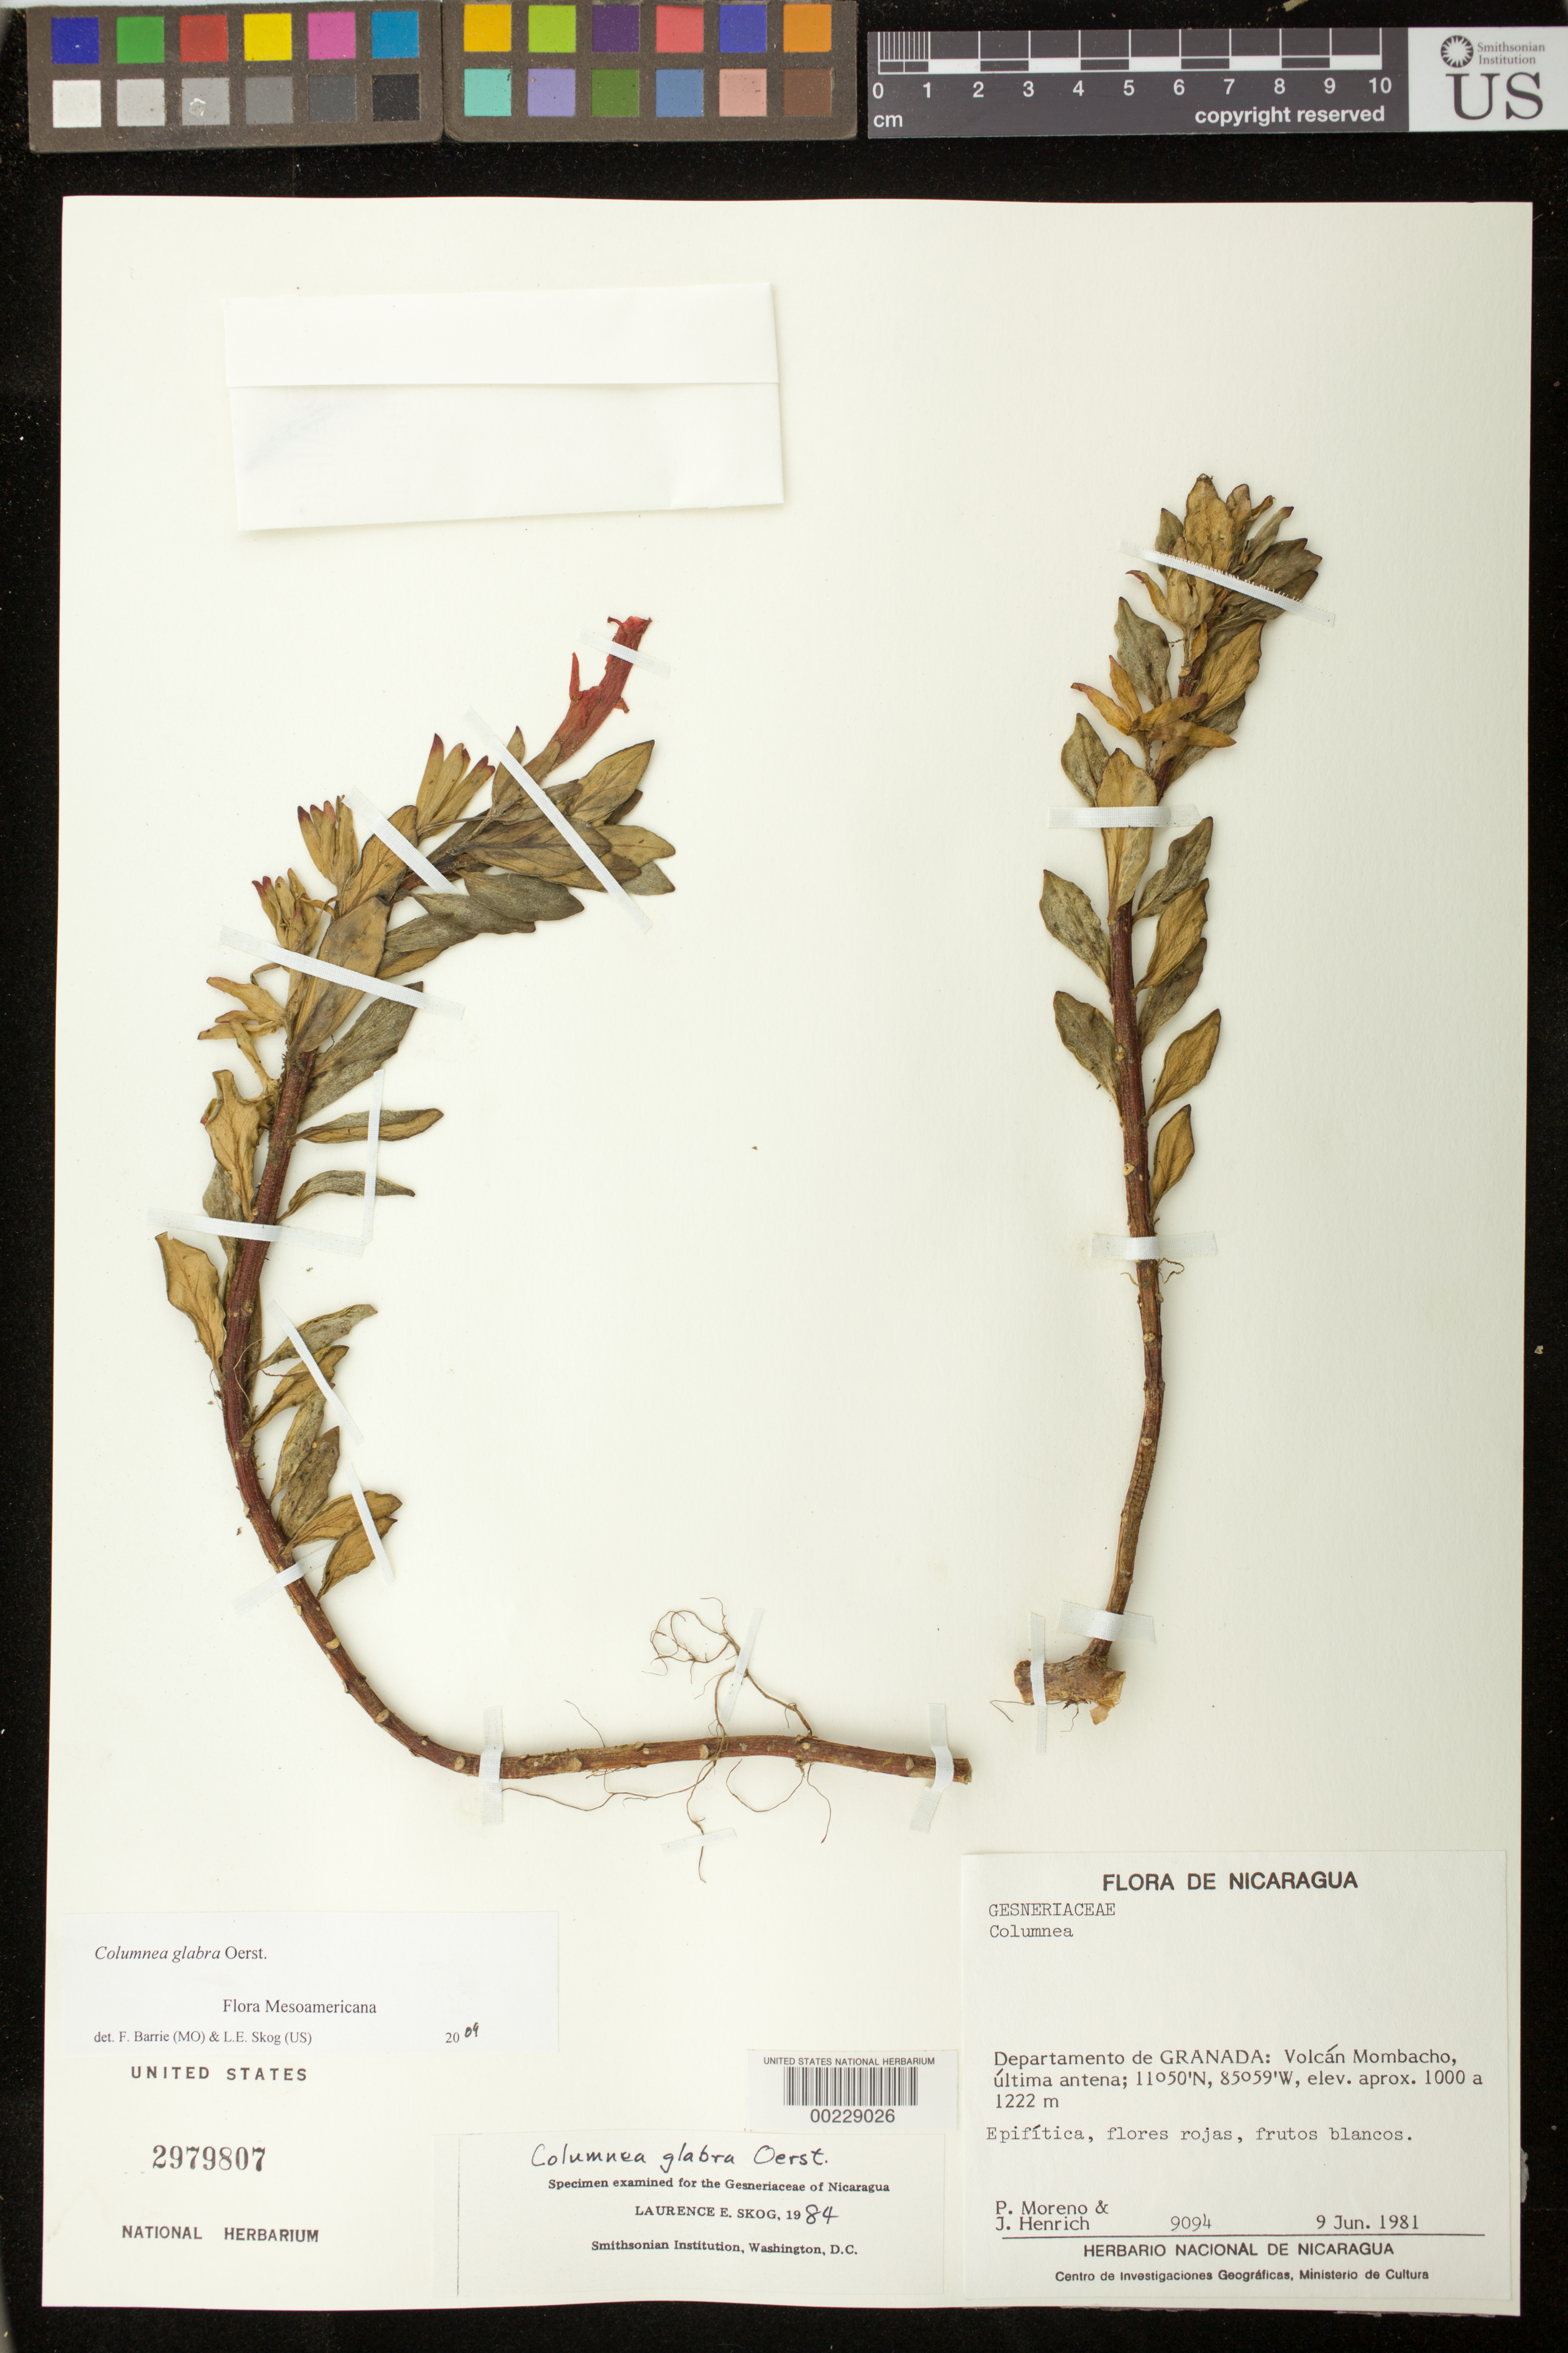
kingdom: Plantae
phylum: Tracheophyta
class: Magnoliopsida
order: Lamiales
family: Gesneriaceae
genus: Columnea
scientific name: Columnea glabra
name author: Oerst.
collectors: P. Moreno & J. E. Henrich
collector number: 9094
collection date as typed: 09 Jun 1981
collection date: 1981-06-09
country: Nicaragua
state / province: Granada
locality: Volcan Mombacho, last antenna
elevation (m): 1000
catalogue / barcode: US 2979807